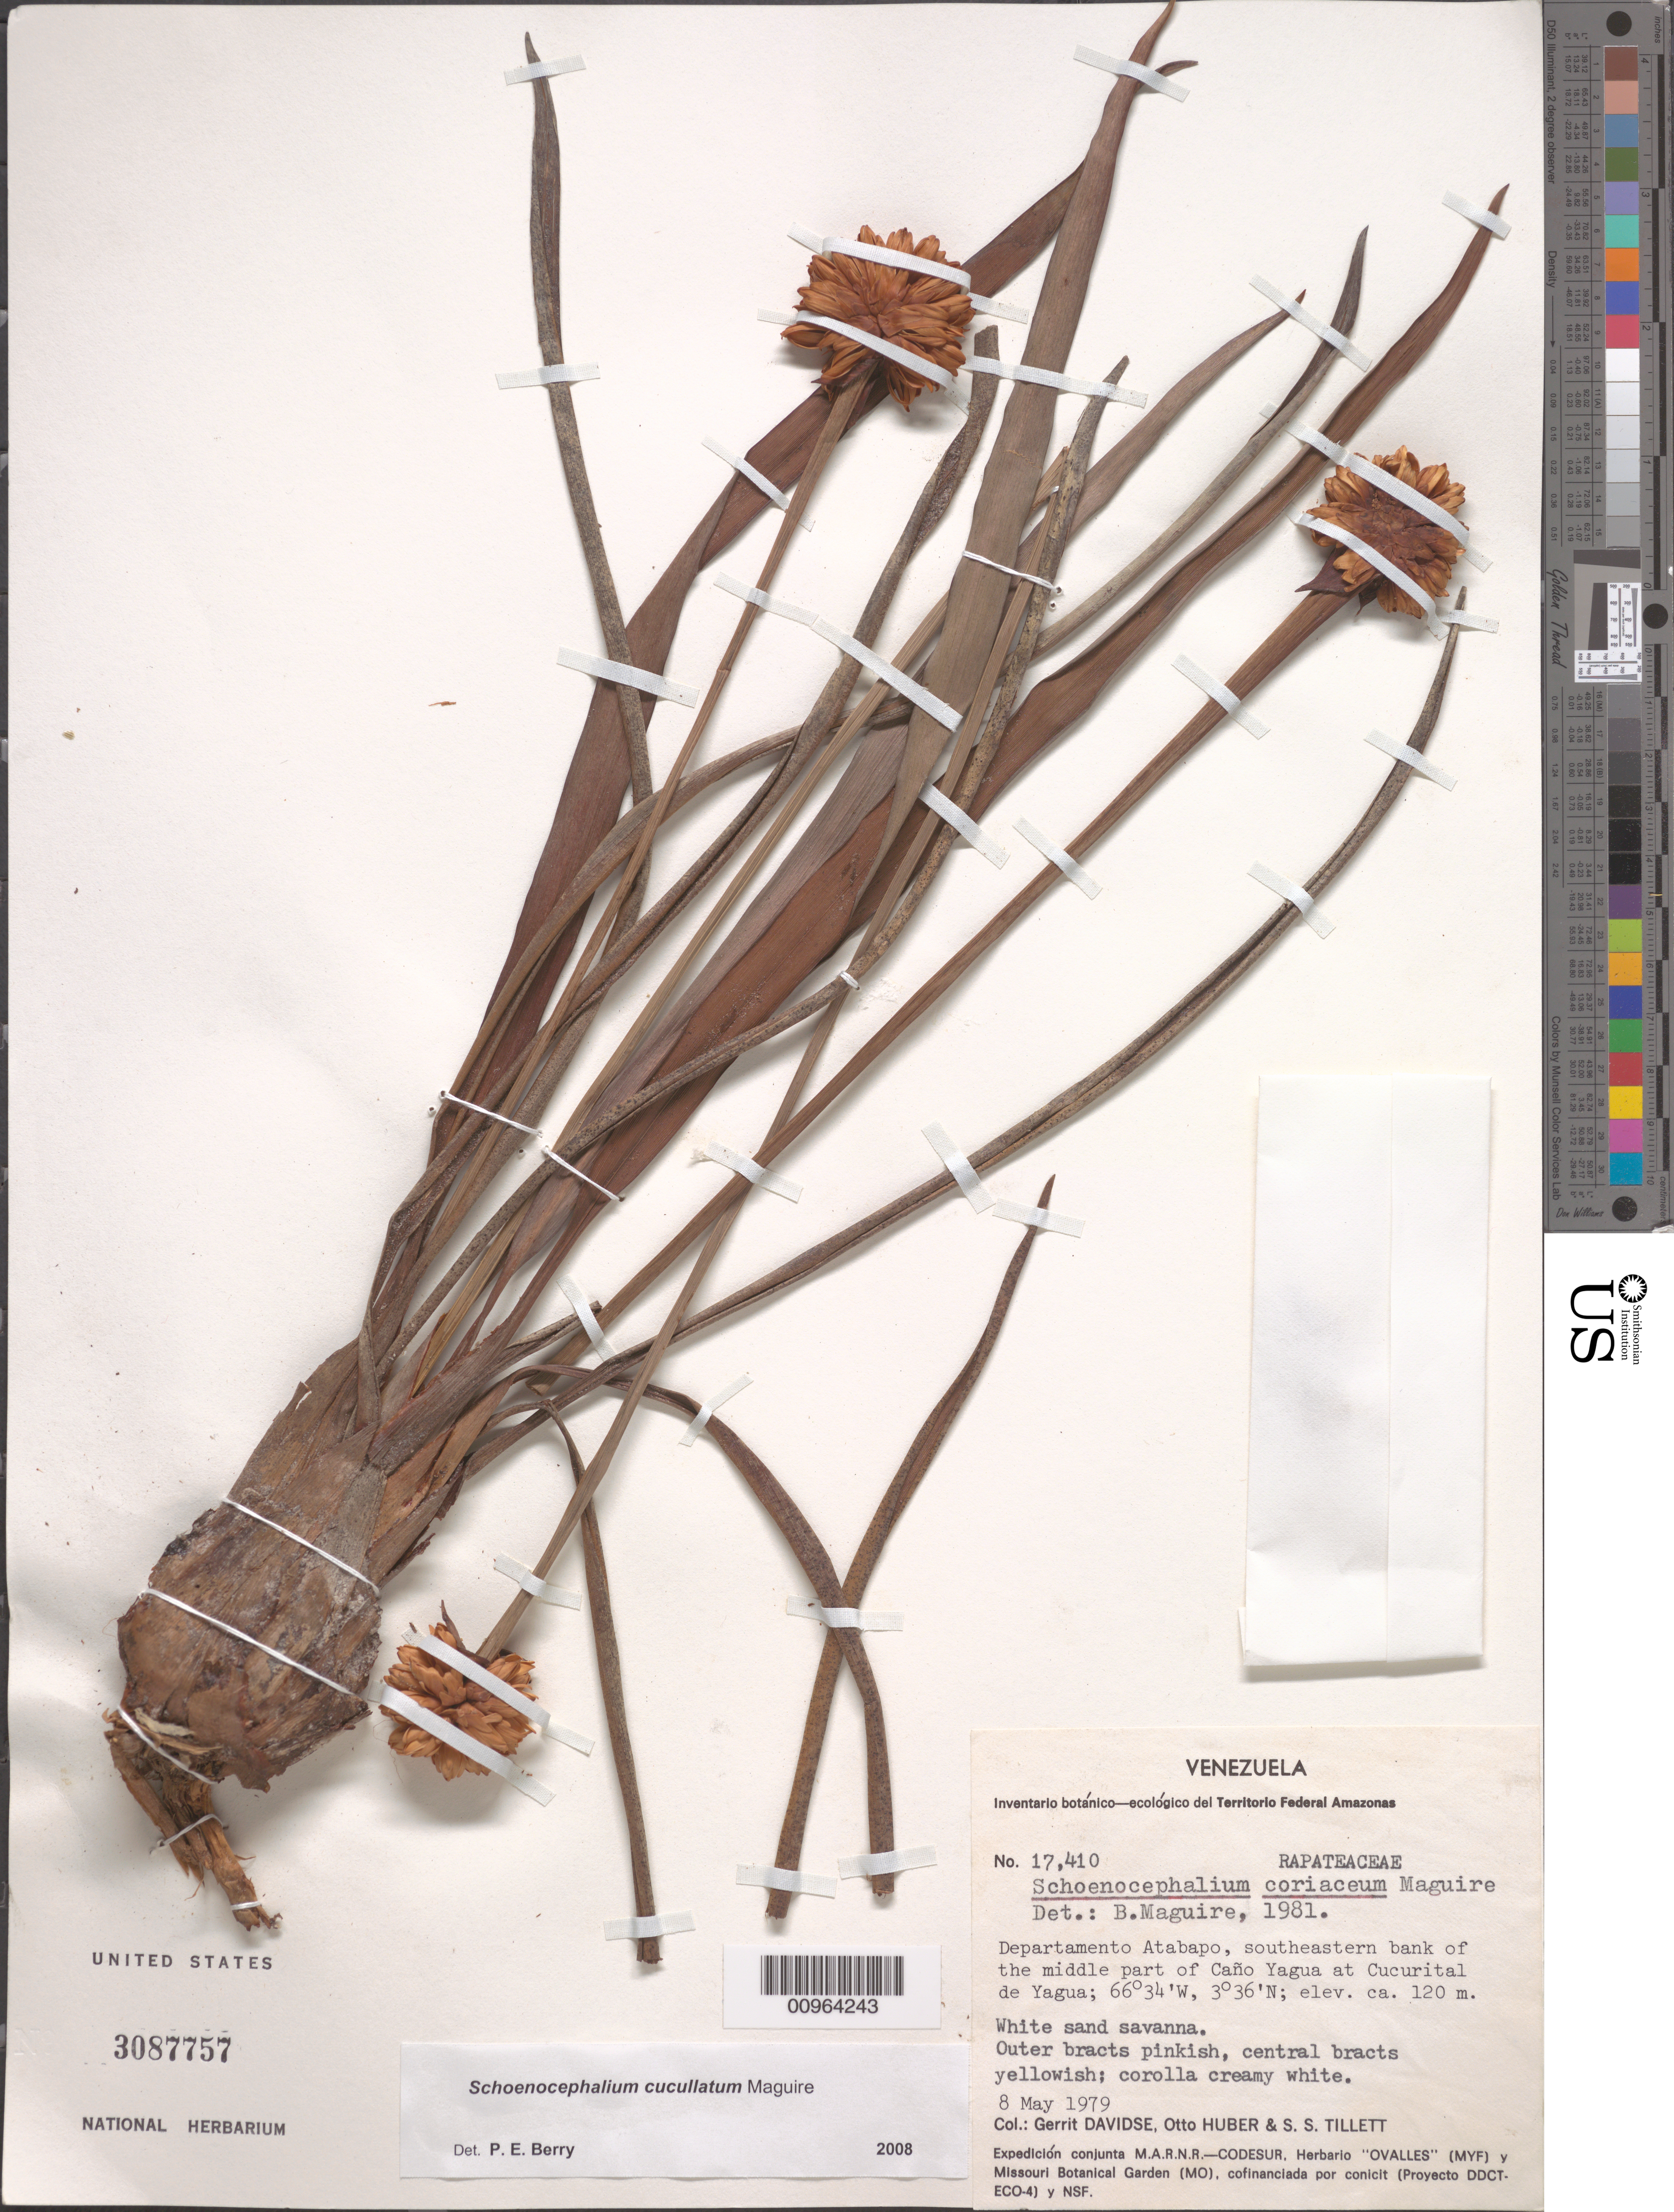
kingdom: Plantae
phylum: Tracheophyta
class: Liliopsida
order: Poales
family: Rapateaceae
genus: Schoenocephalium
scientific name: Schoenocephalium cucullatum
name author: Maguire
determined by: Berry, P. E., (WIS), University of Wisconsin - Madison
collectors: G. Davidse, O. Huber & S. S. Tillett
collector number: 17410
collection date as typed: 8-May-79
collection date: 1979-05-08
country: Venezuela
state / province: Amazonas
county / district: Atabapo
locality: Cucurital de Yagua, SE bank of the middle part of Caño Yagua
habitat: White sand savanna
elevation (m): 120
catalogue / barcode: US 3087757